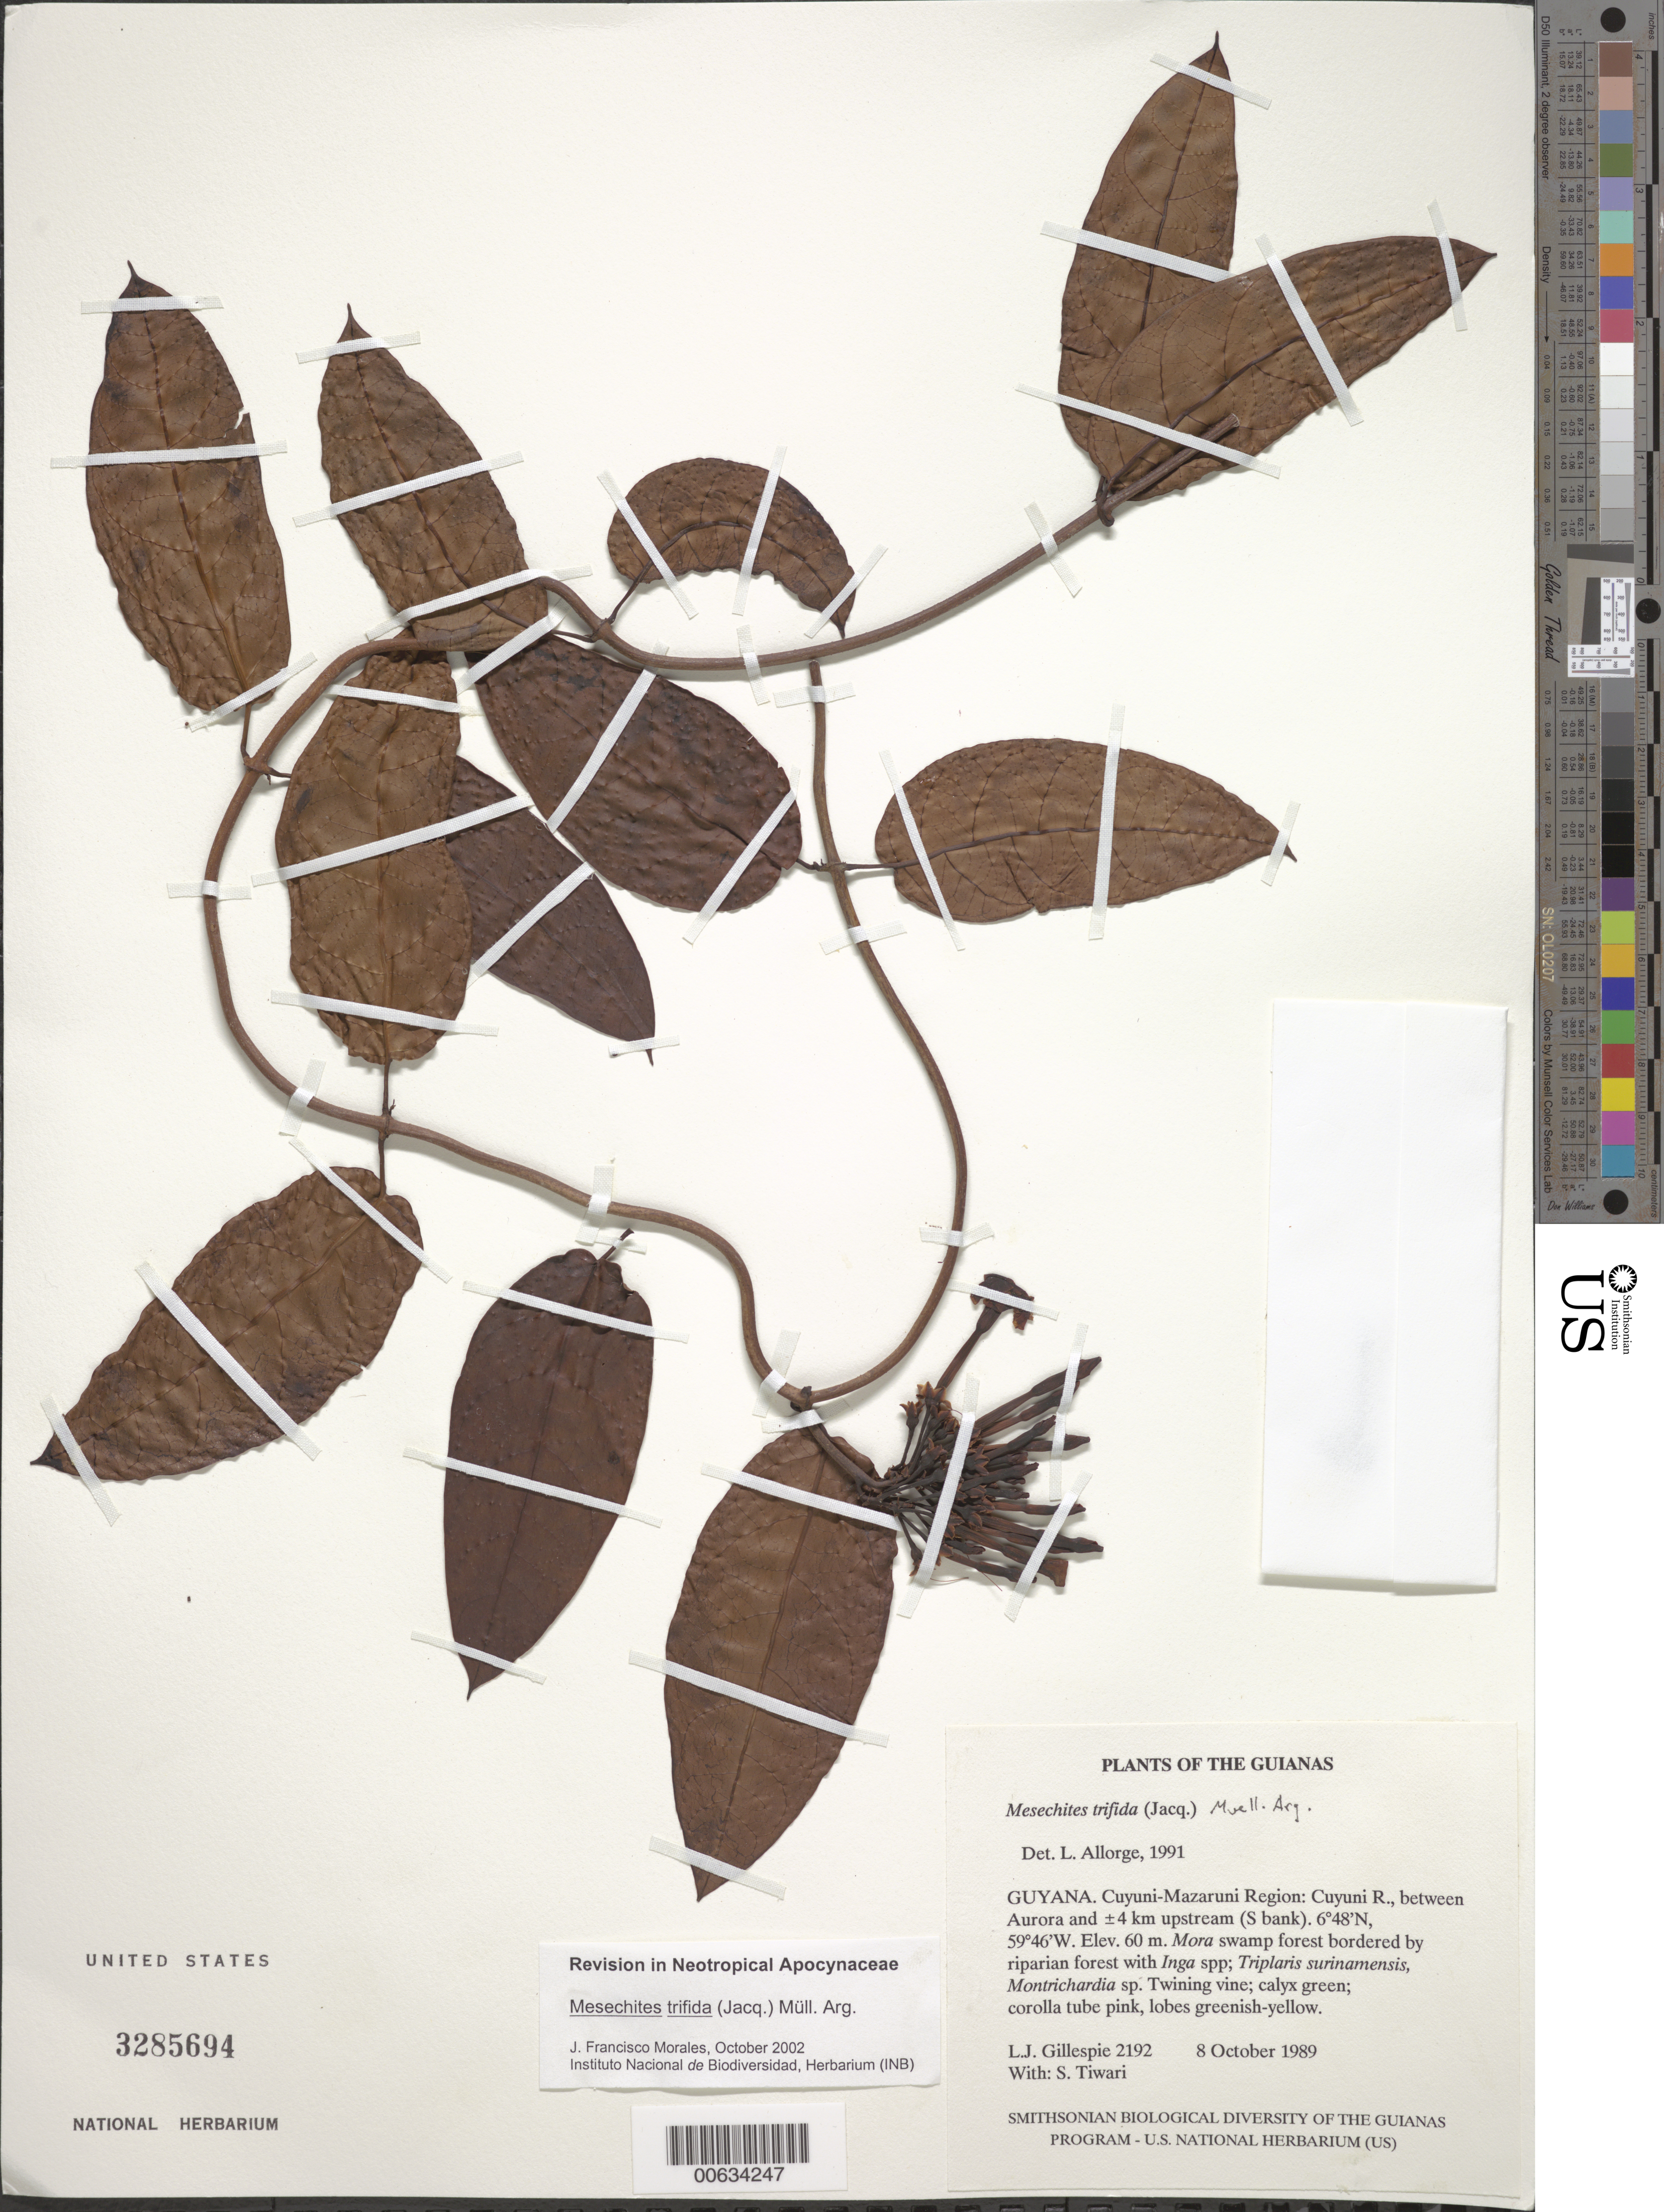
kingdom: Plantae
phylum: Tracheophyta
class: Magnoliopsida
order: Gentianales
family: Apocynaceae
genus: Mesechites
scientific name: Mesechites trifidus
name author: (Jacq.) Müll. Arg.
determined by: Morales, J. F.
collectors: L. J. Gillespie & S. Tiwari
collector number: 2192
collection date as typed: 8 October 1989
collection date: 1989-10-08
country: Guyana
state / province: Cuyuni-Mazaruni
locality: Cuyuni R., between Aurora and ±4 km upstream (S bank)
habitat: Mora swamp forest bordered by riparian forest. Inga spp; Triplaris surinamensis, Montrichardia sp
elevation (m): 60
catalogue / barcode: US 3285694